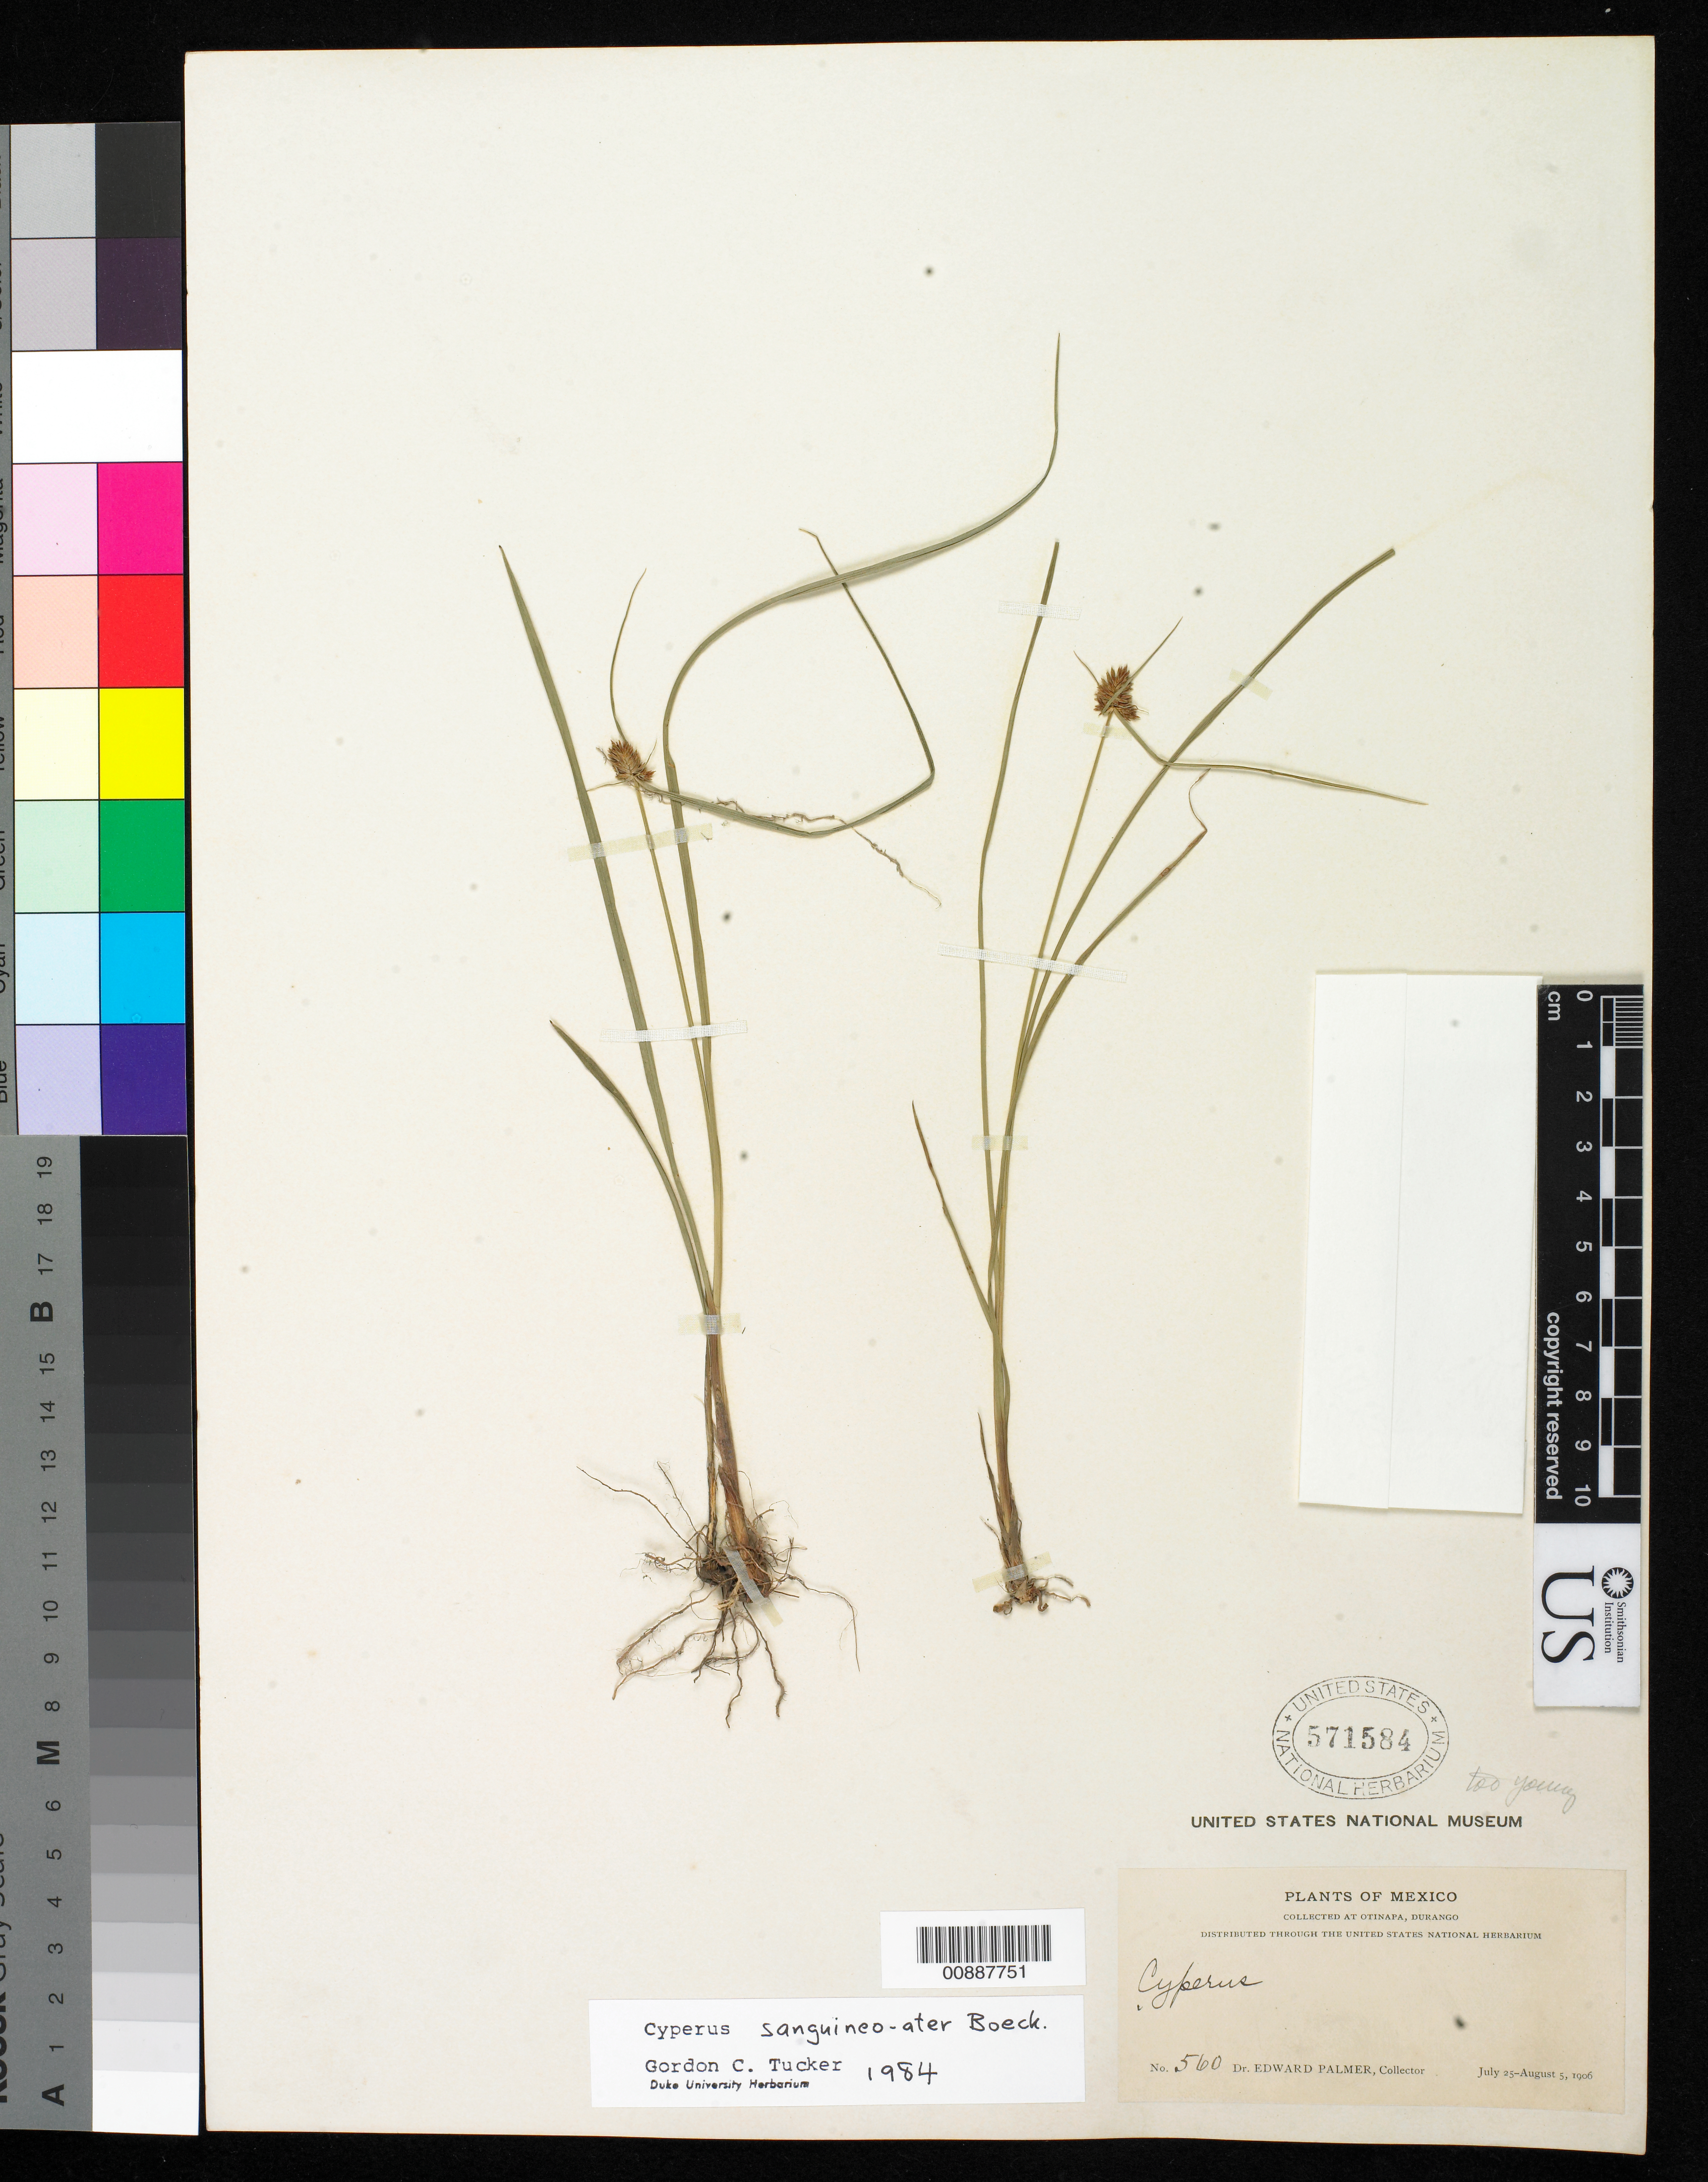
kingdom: Plantae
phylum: Tracheophyta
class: Liliopsida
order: Poales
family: Cyperaceae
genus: Cyperus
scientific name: Cyperus sanguineoater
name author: Boeckeler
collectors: E. Palmer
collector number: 560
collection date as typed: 25 Jul 1906 to 05 Aug 1906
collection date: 1906-07-25/1906-08-05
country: Mexico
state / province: Durango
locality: Otinapa, Durango.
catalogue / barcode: US 571584